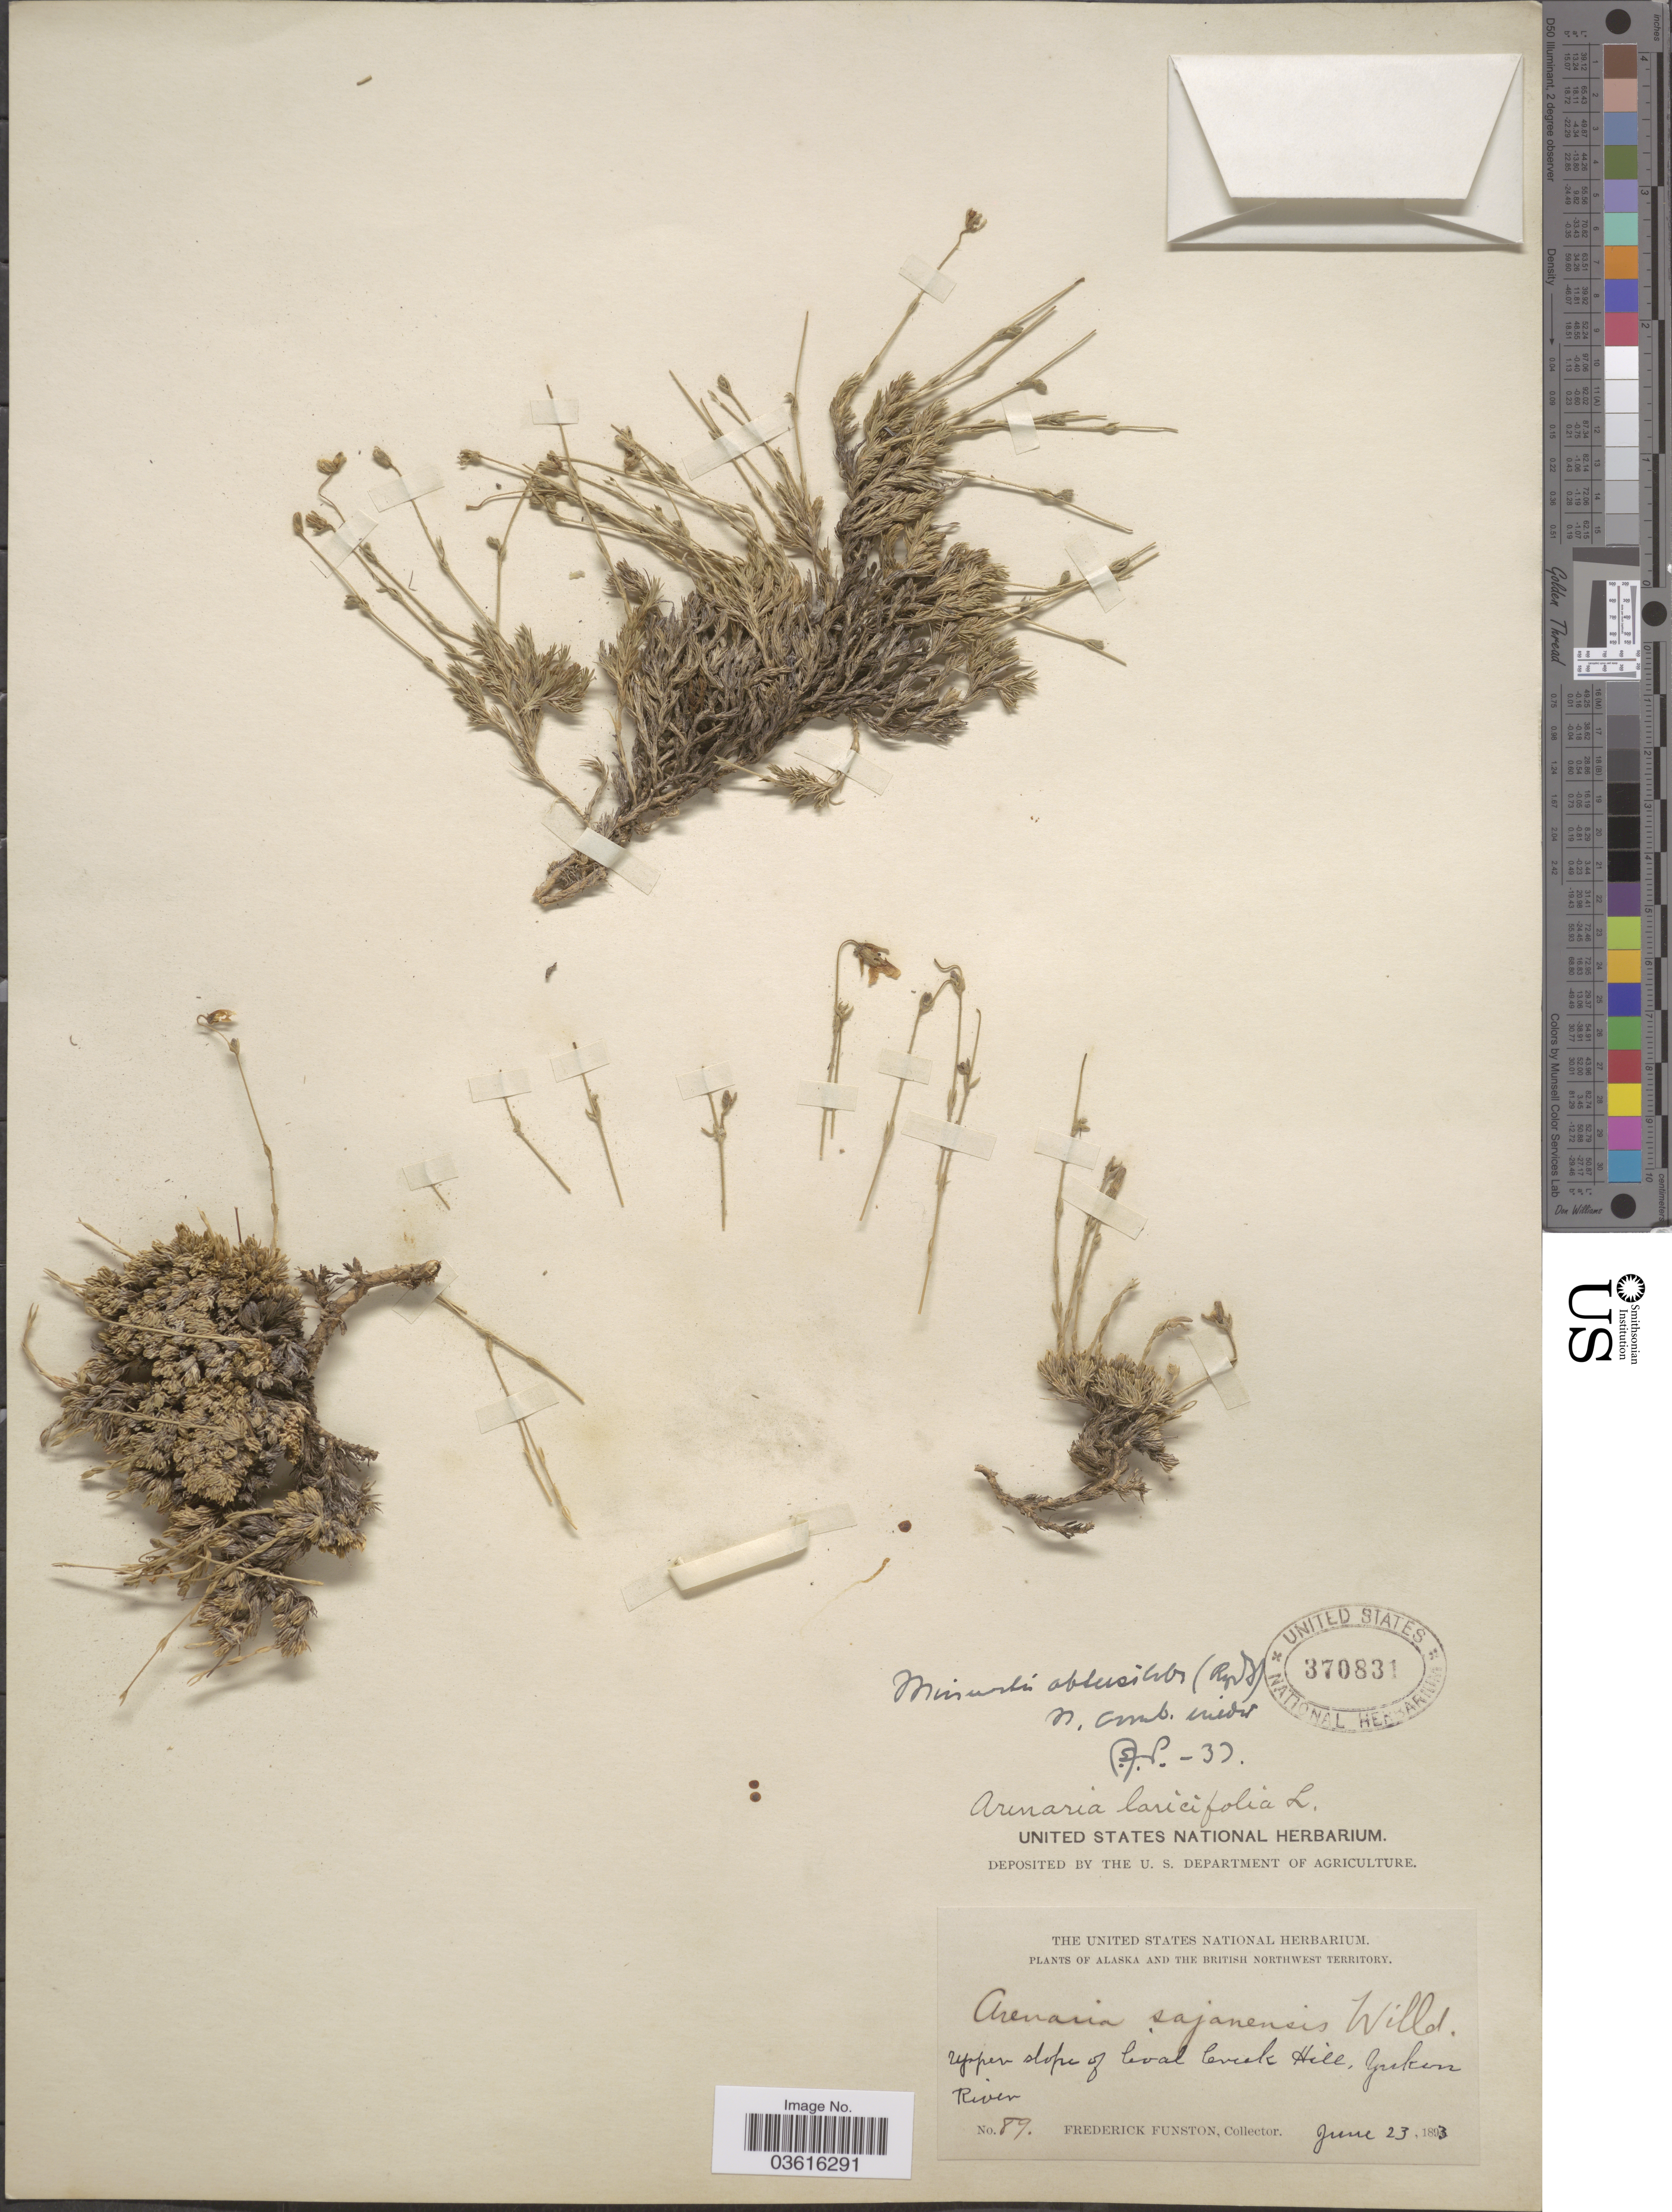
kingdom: Plantae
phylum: Tracheophyta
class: Magnoliopsida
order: Caryophyllales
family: Caryophyllaceae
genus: Cherleria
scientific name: Cherleria obtusiloba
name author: (Rydb.) A.J. Moore & Dillenb.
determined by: Strong, M. T., (US), Smithsonian Institution - National Museum of Natural History (UNITED STATES)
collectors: F. Funston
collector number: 89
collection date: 1893-06-23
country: Canada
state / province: Yukon Territory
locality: Upper slope of Coal Creek Hill, Yukon River.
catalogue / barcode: US 370831